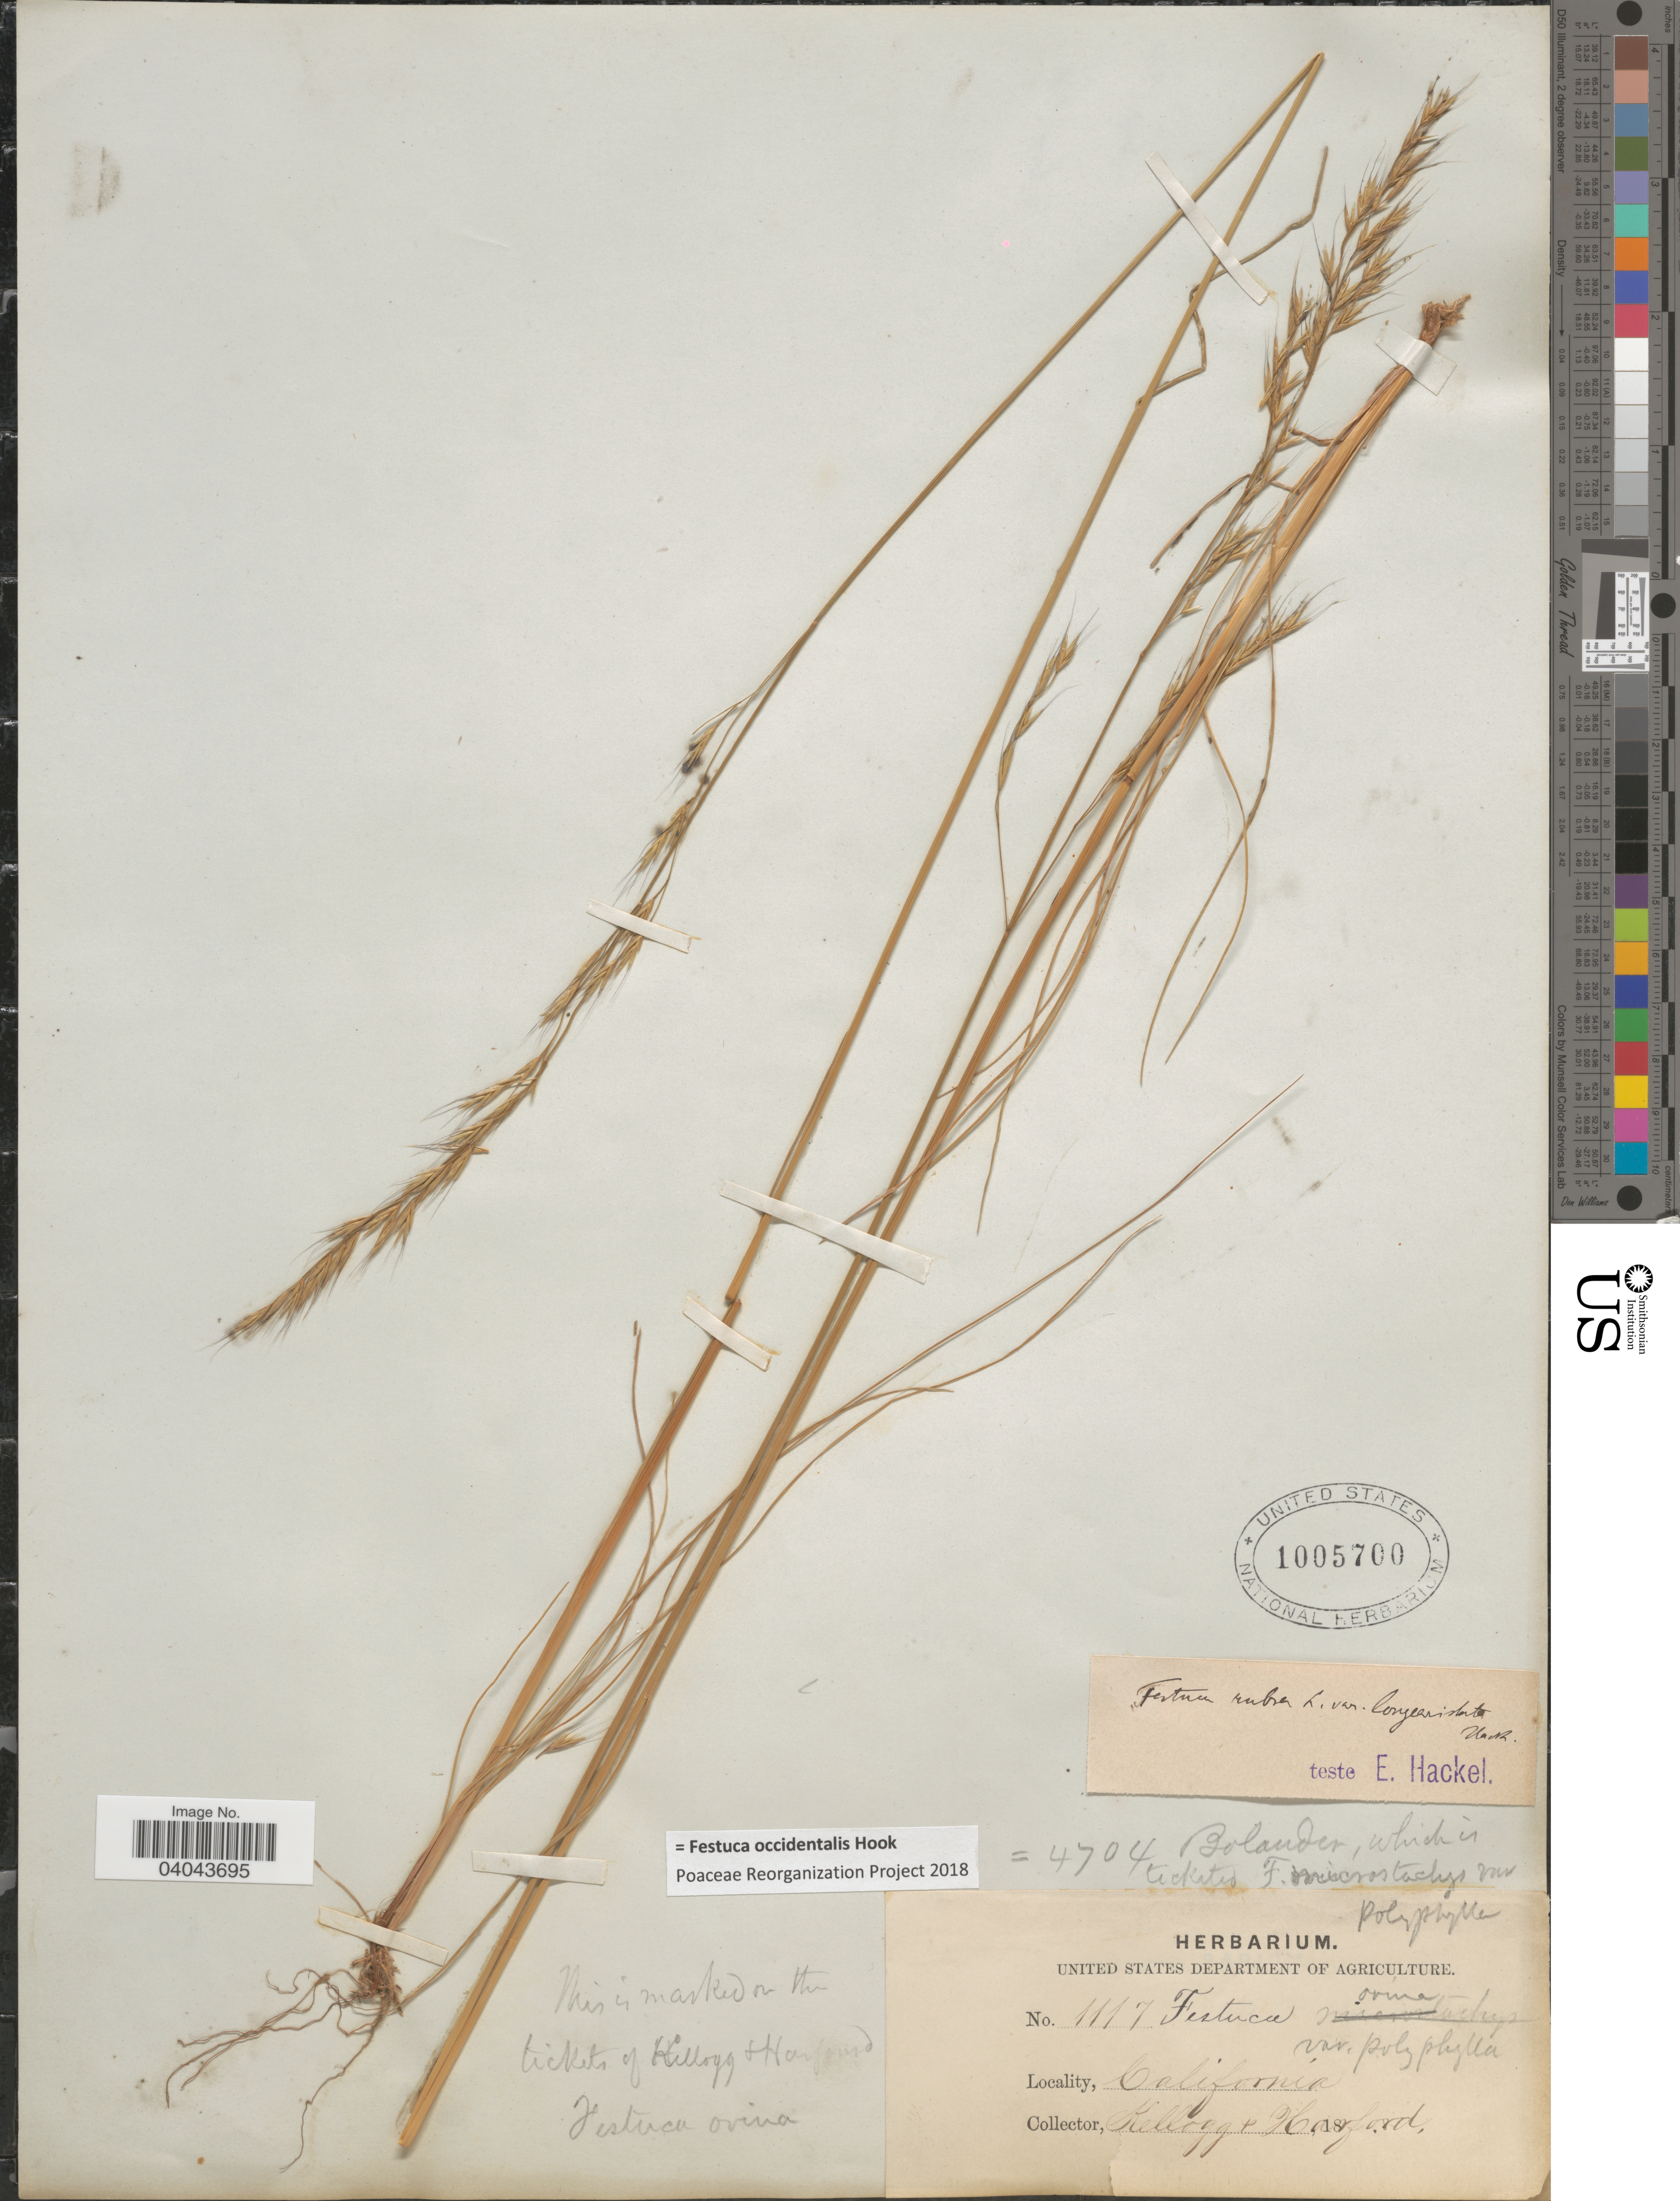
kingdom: Plantae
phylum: Tracheophyta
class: Liliopsida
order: Poales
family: Poaceae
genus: Festuca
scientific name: Festuca occidentalis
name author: Hook.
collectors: -- Kellogg & Harford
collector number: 1117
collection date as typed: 18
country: United States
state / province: California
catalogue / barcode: US 1005700